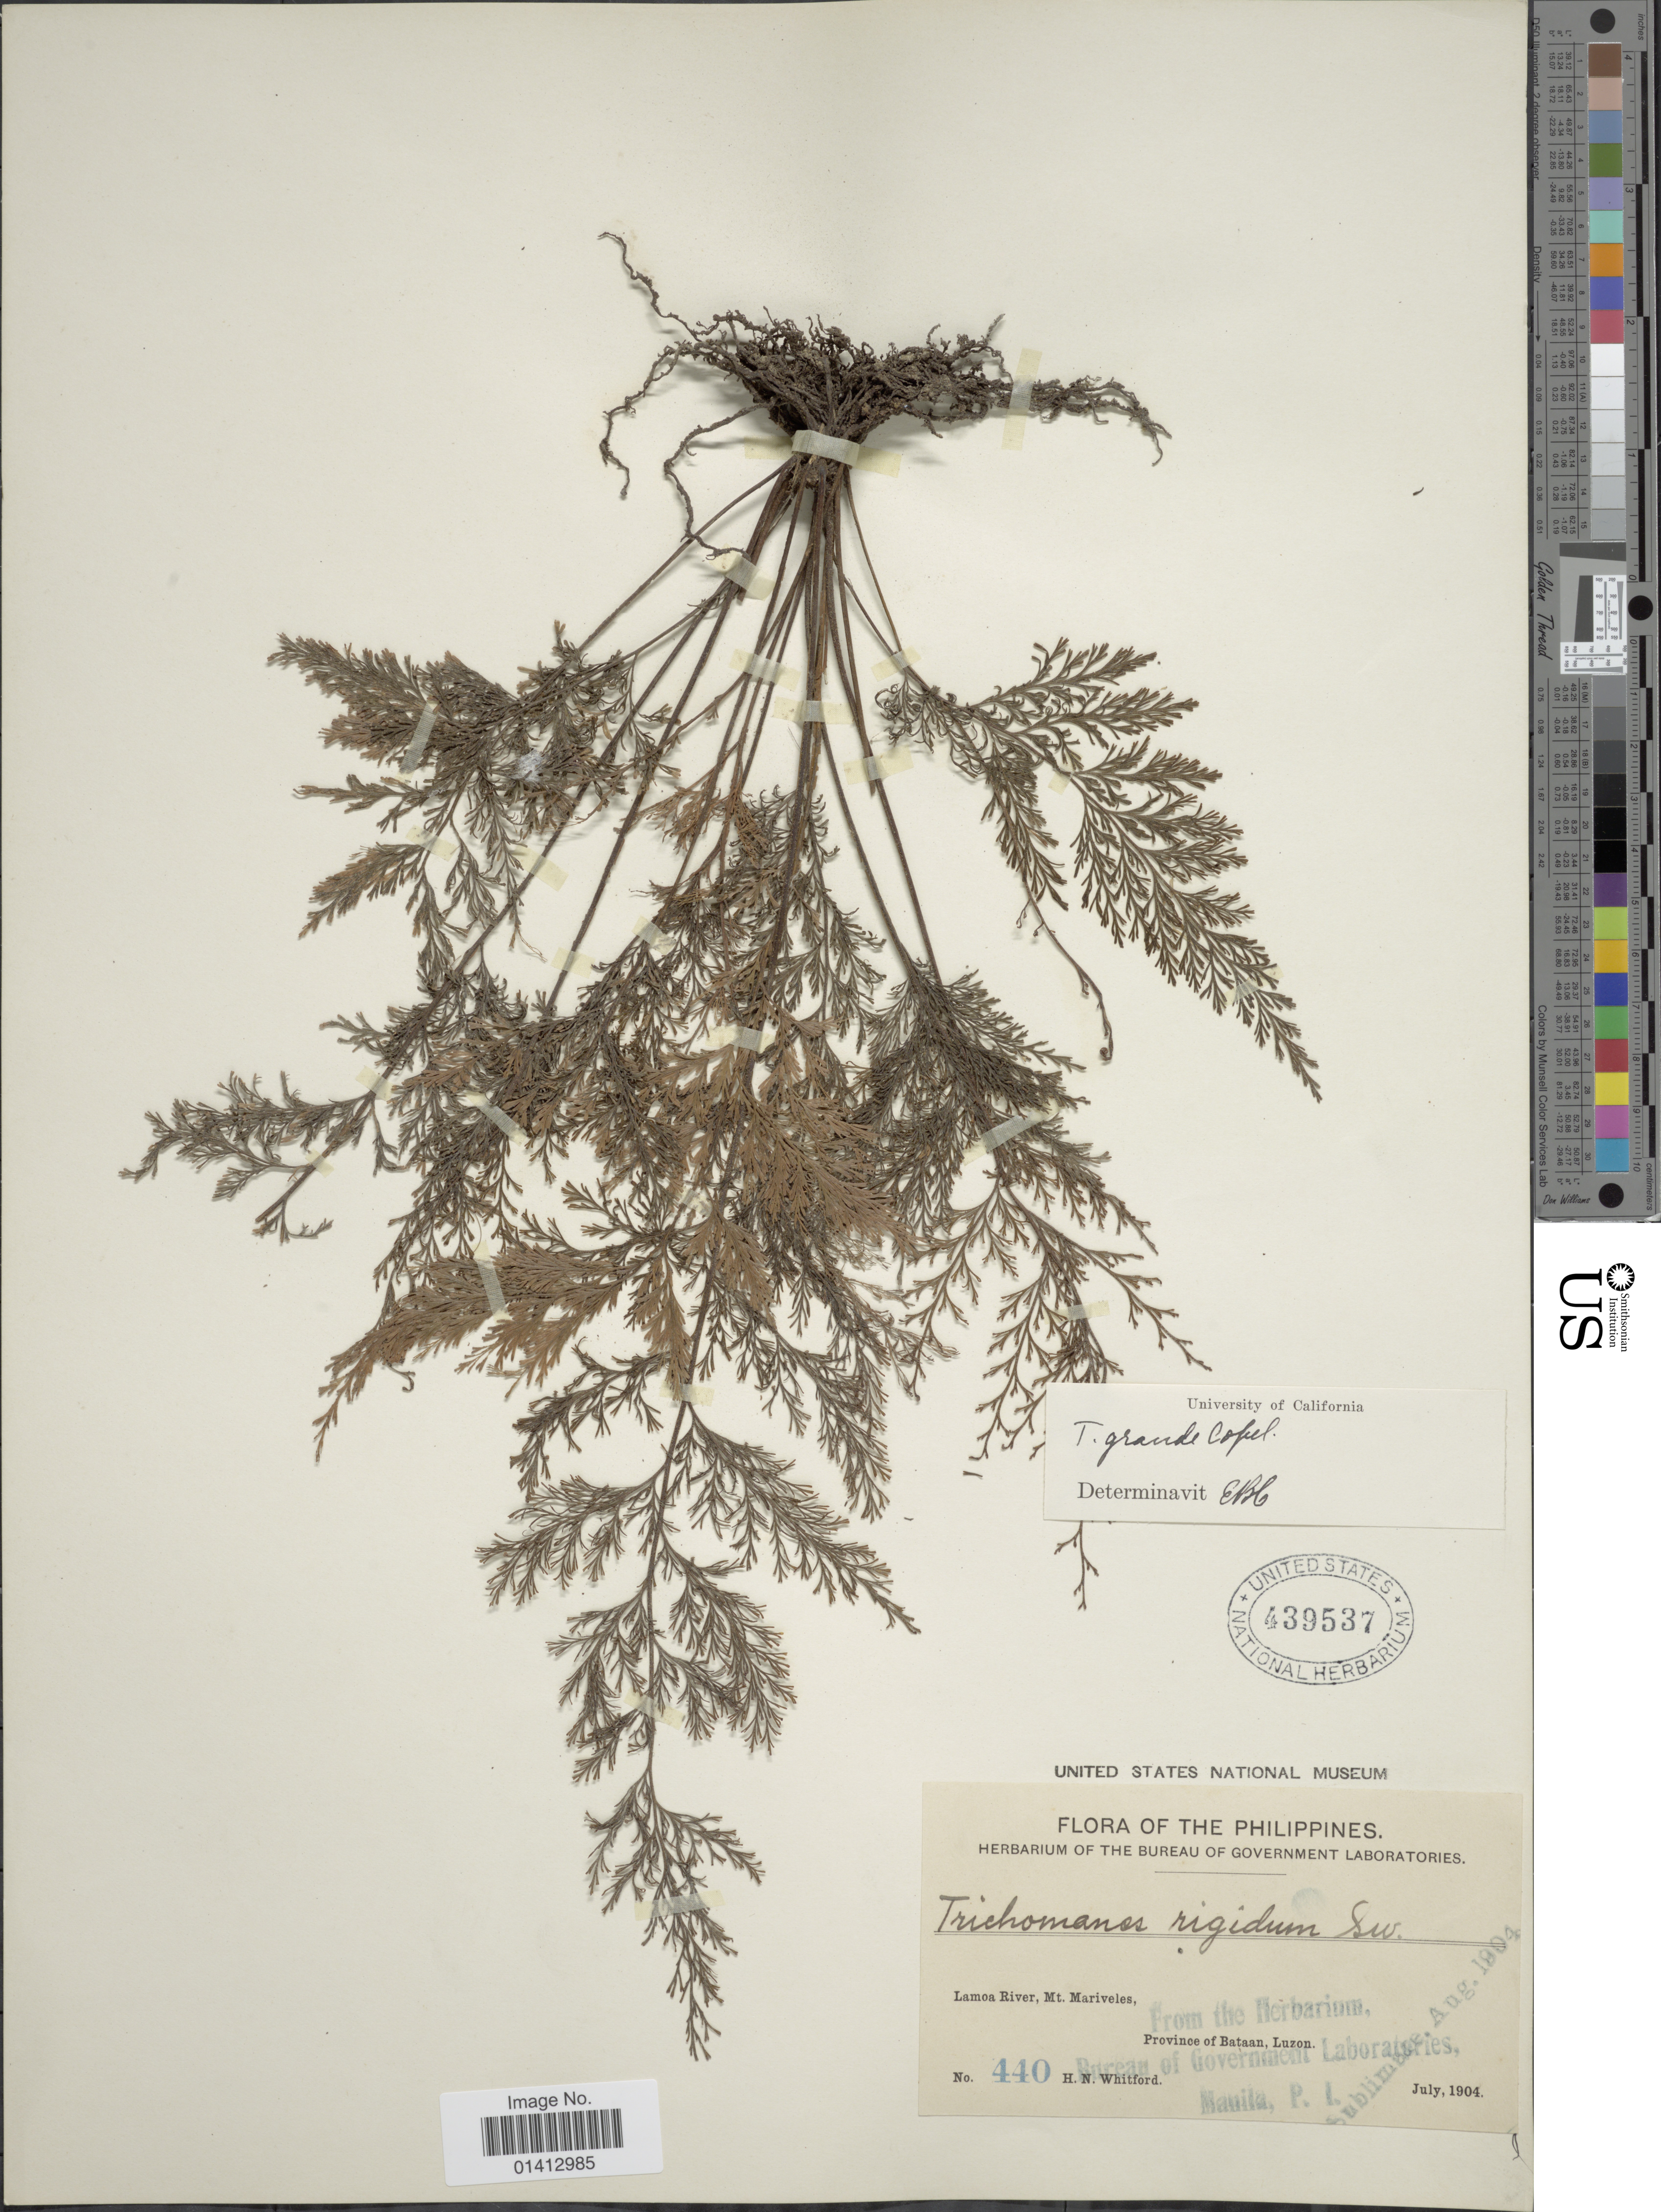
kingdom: Plantae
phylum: Tracheophyta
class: Polypodiopsida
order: Hymenophyllales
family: Hymenophyllaceae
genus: Crepidomanes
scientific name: Crepidomanes grande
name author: (Copel.) Ebihara & K. Iwats.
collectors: H. N. Whitford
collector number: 440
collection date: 1904-07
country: Philippines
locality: Lamao River, Mt Mariveles, province of Bataan, Luzon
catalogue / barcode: US 439537